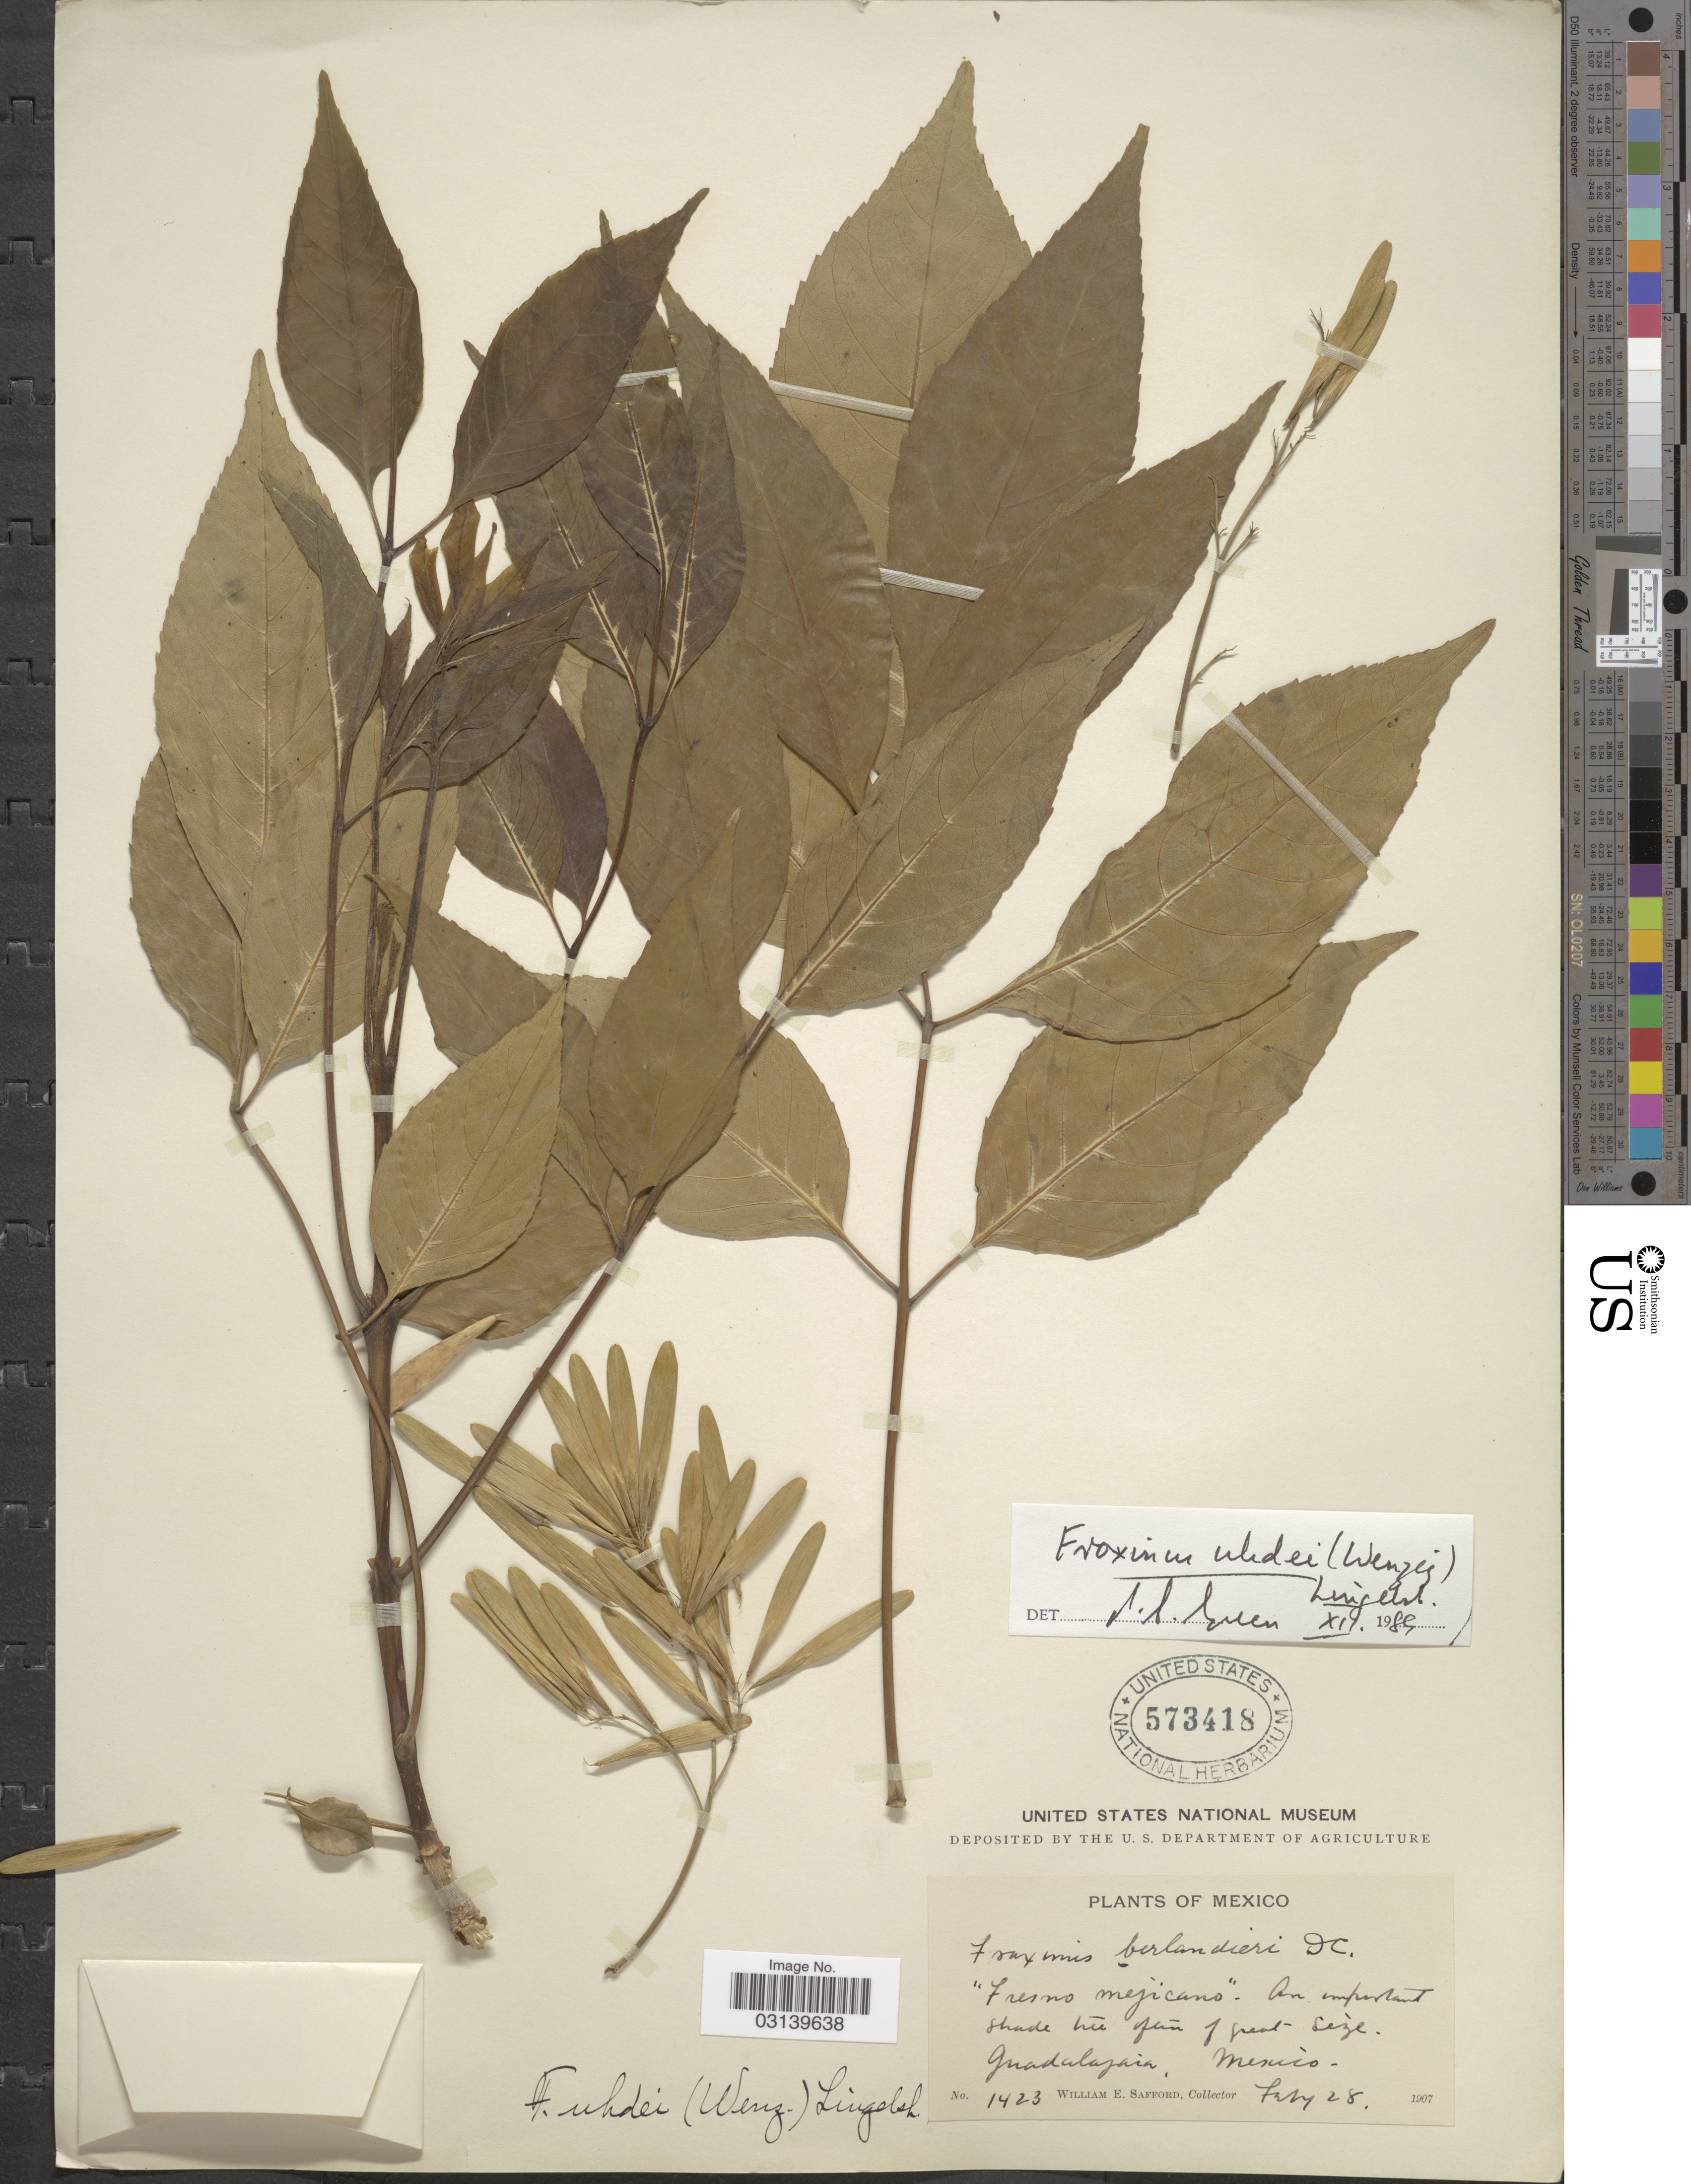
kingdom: Plantae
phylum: Tracheophyta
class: Magnoliopsida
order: Lamiales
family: Oleaceae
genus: Fraxinus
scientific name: Fraxinus uhdei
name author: (Wenz.) Lingelsh.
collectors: W. E. Safford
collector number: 1423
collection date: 1907-07-28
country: Mexico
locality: Guadalajara.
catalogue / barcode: US 573418